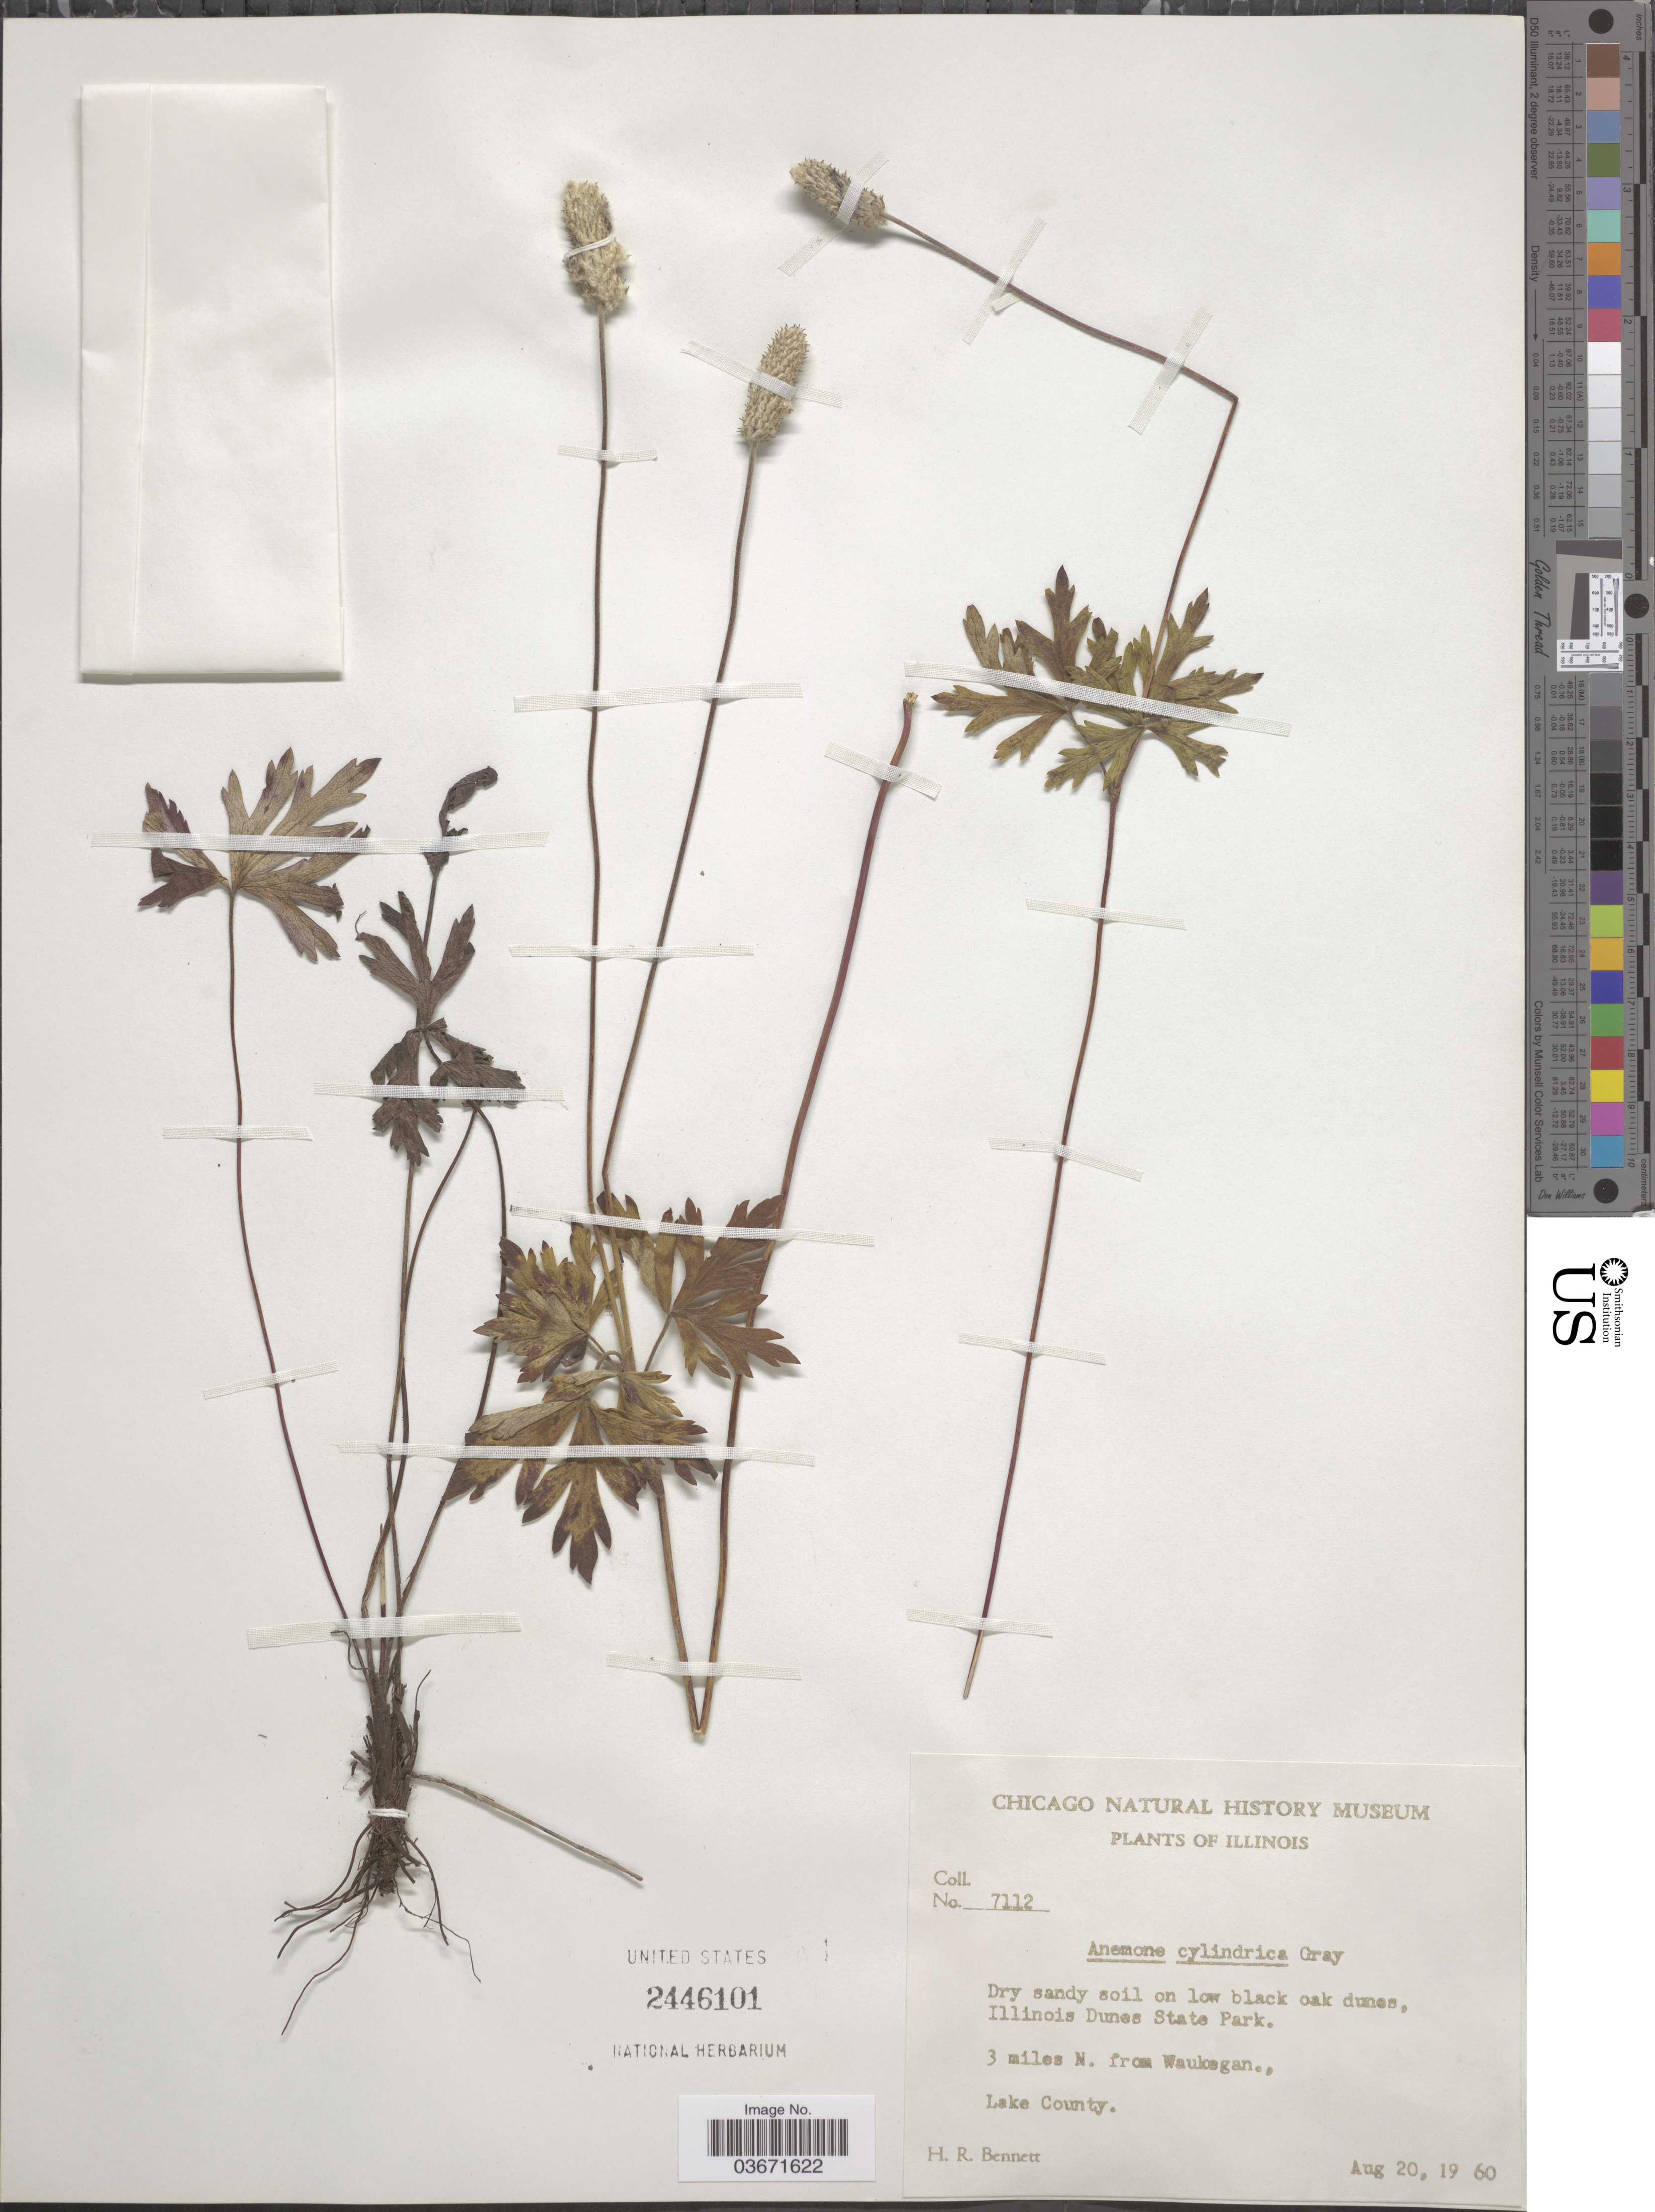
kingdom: Plantae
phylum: Tracheophyta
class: Magnoliopsida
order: Ranunculales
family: Ranunculaceae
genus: Anemone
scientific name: Anemone cylindrica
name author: A. Gray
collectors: H. R. Bennett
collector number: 7112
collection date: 1960-08-20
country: United States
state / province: Illinois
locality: Illinois Dunes State Park. 3 miles N. from Waukegan., Lake County.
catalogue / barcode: US 2446101